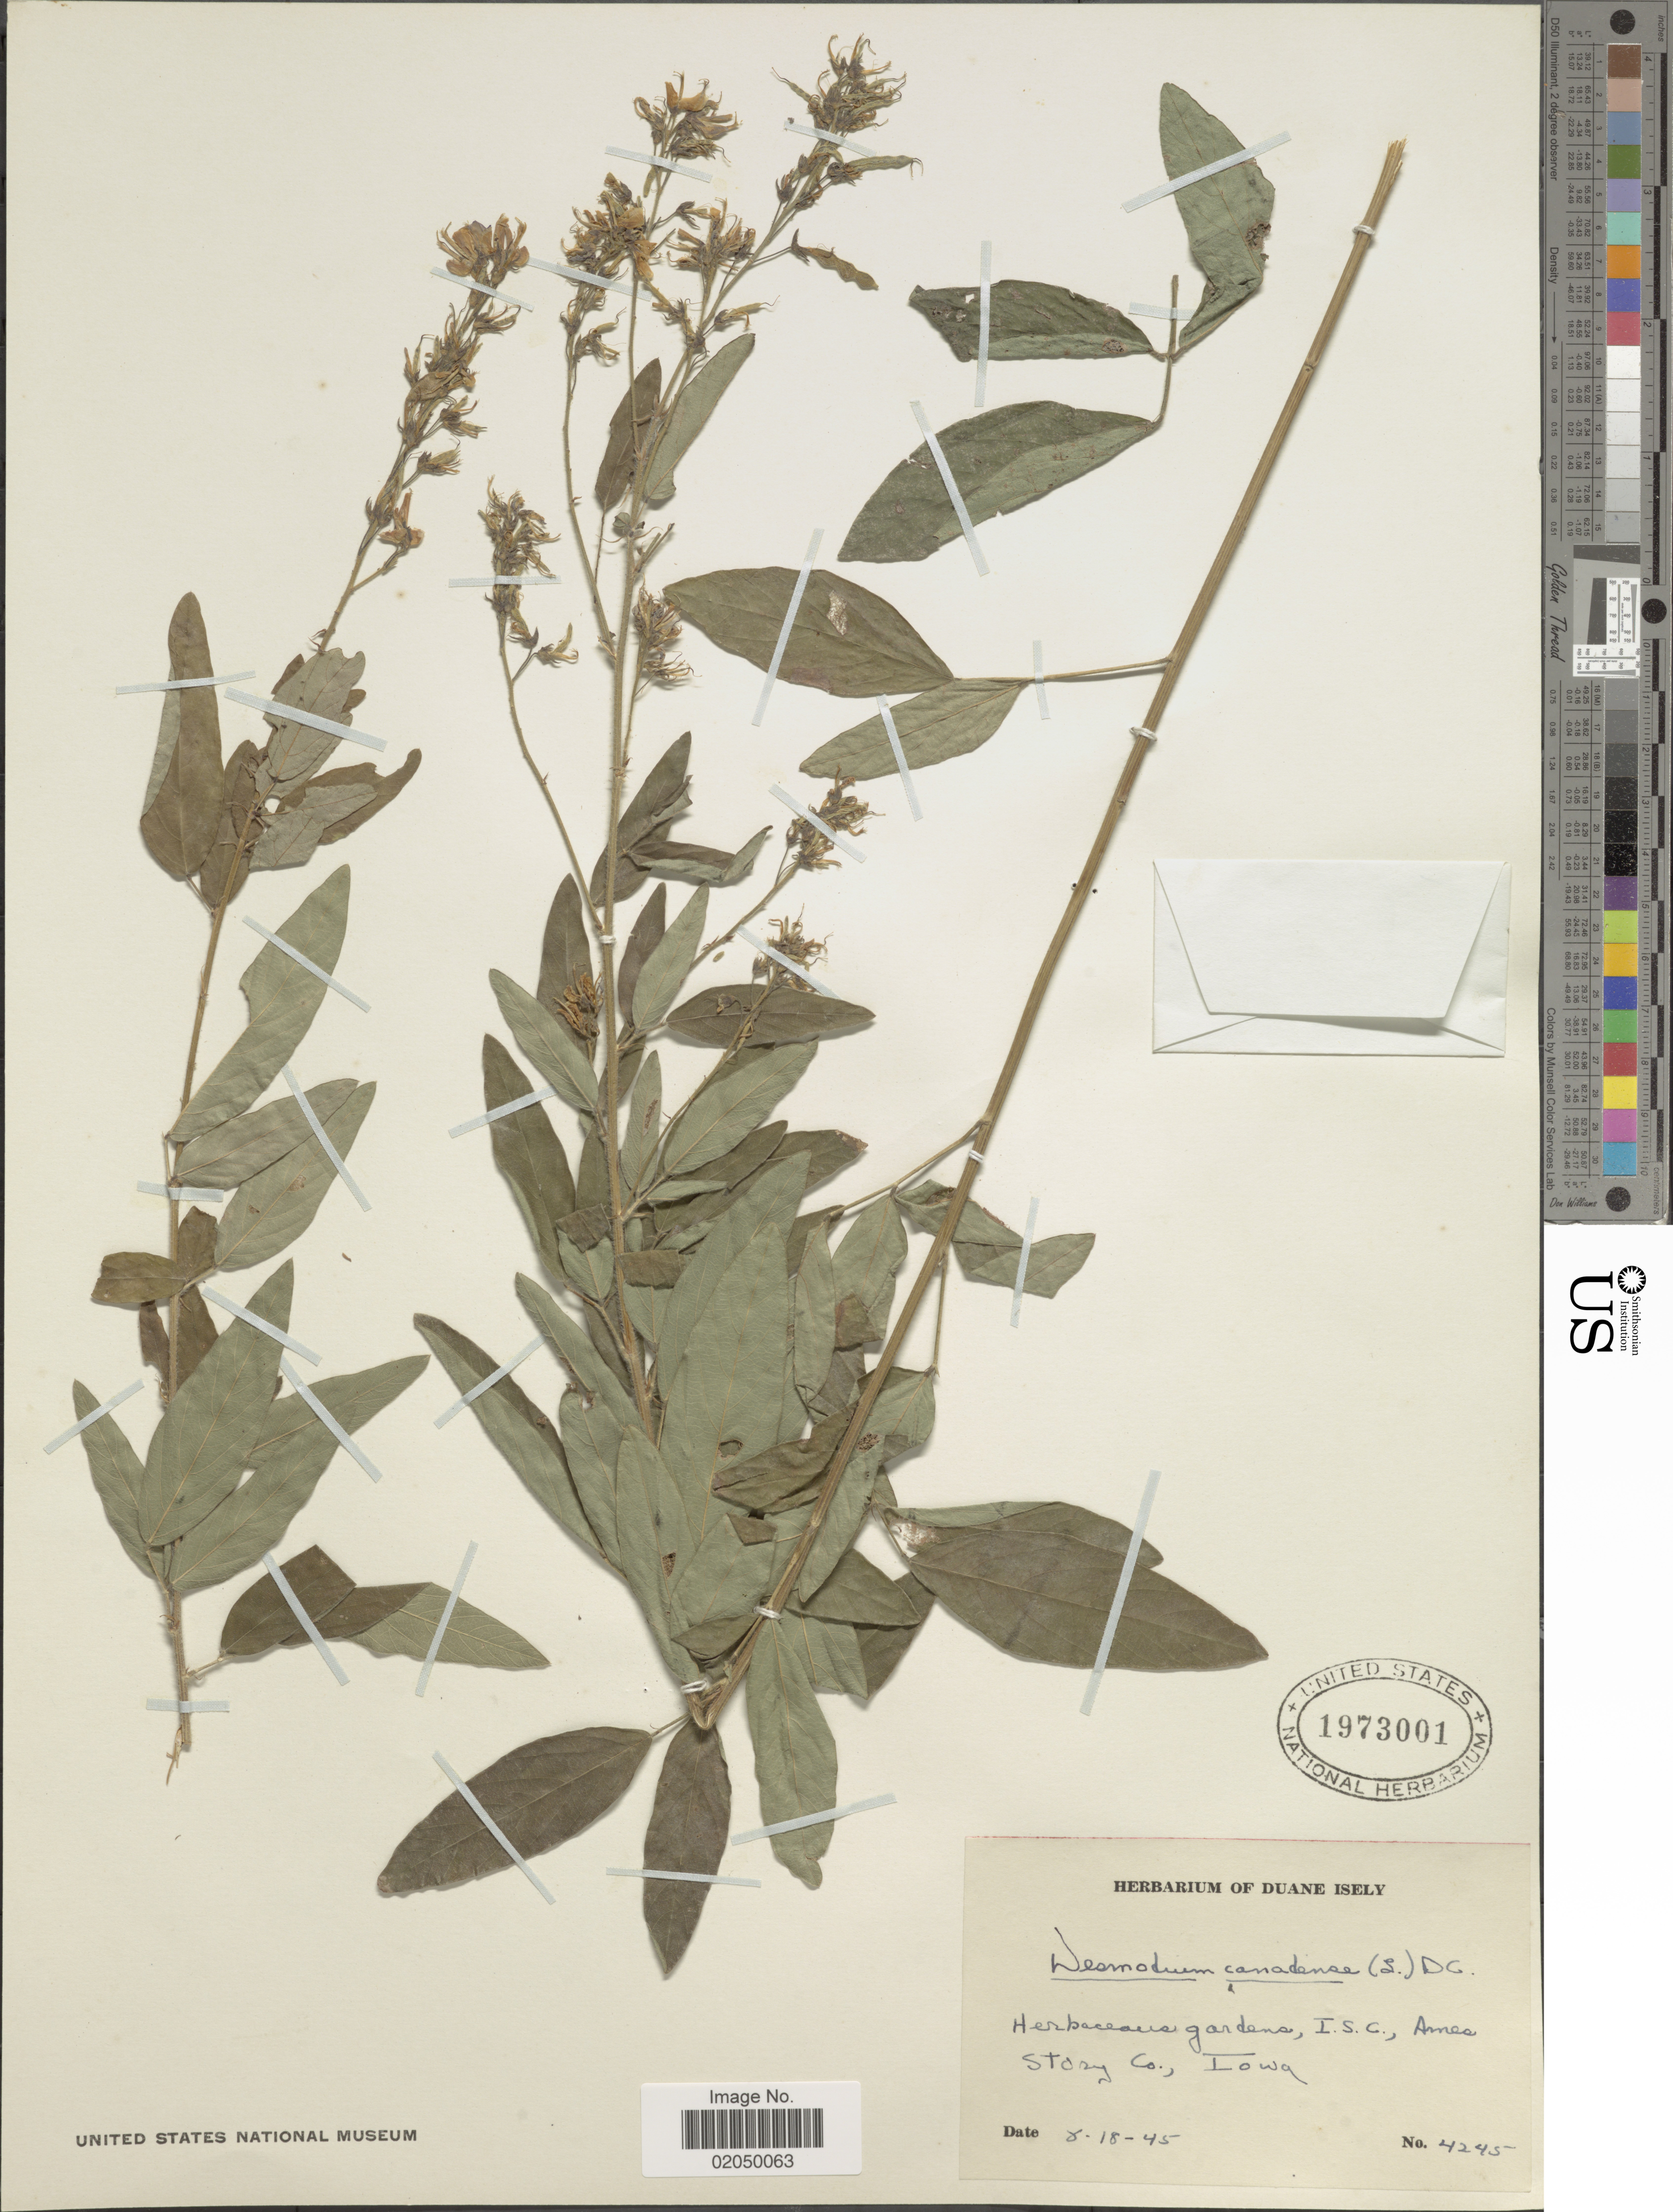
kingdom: Plantae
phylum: Tracheophyta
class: Magnoliopsida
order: Fabales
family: Fabaceae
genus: Desmodium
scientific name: Desmodium canadense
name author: (L.) DC.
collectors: ex. herb. Duane Isely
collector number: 4245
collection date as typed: Transcribed d/m/y: 18/8/45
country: United States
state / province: Iowa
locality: Herbaceaus gardens, I.S.C., Ames Story Co.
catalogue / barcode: US 1973001